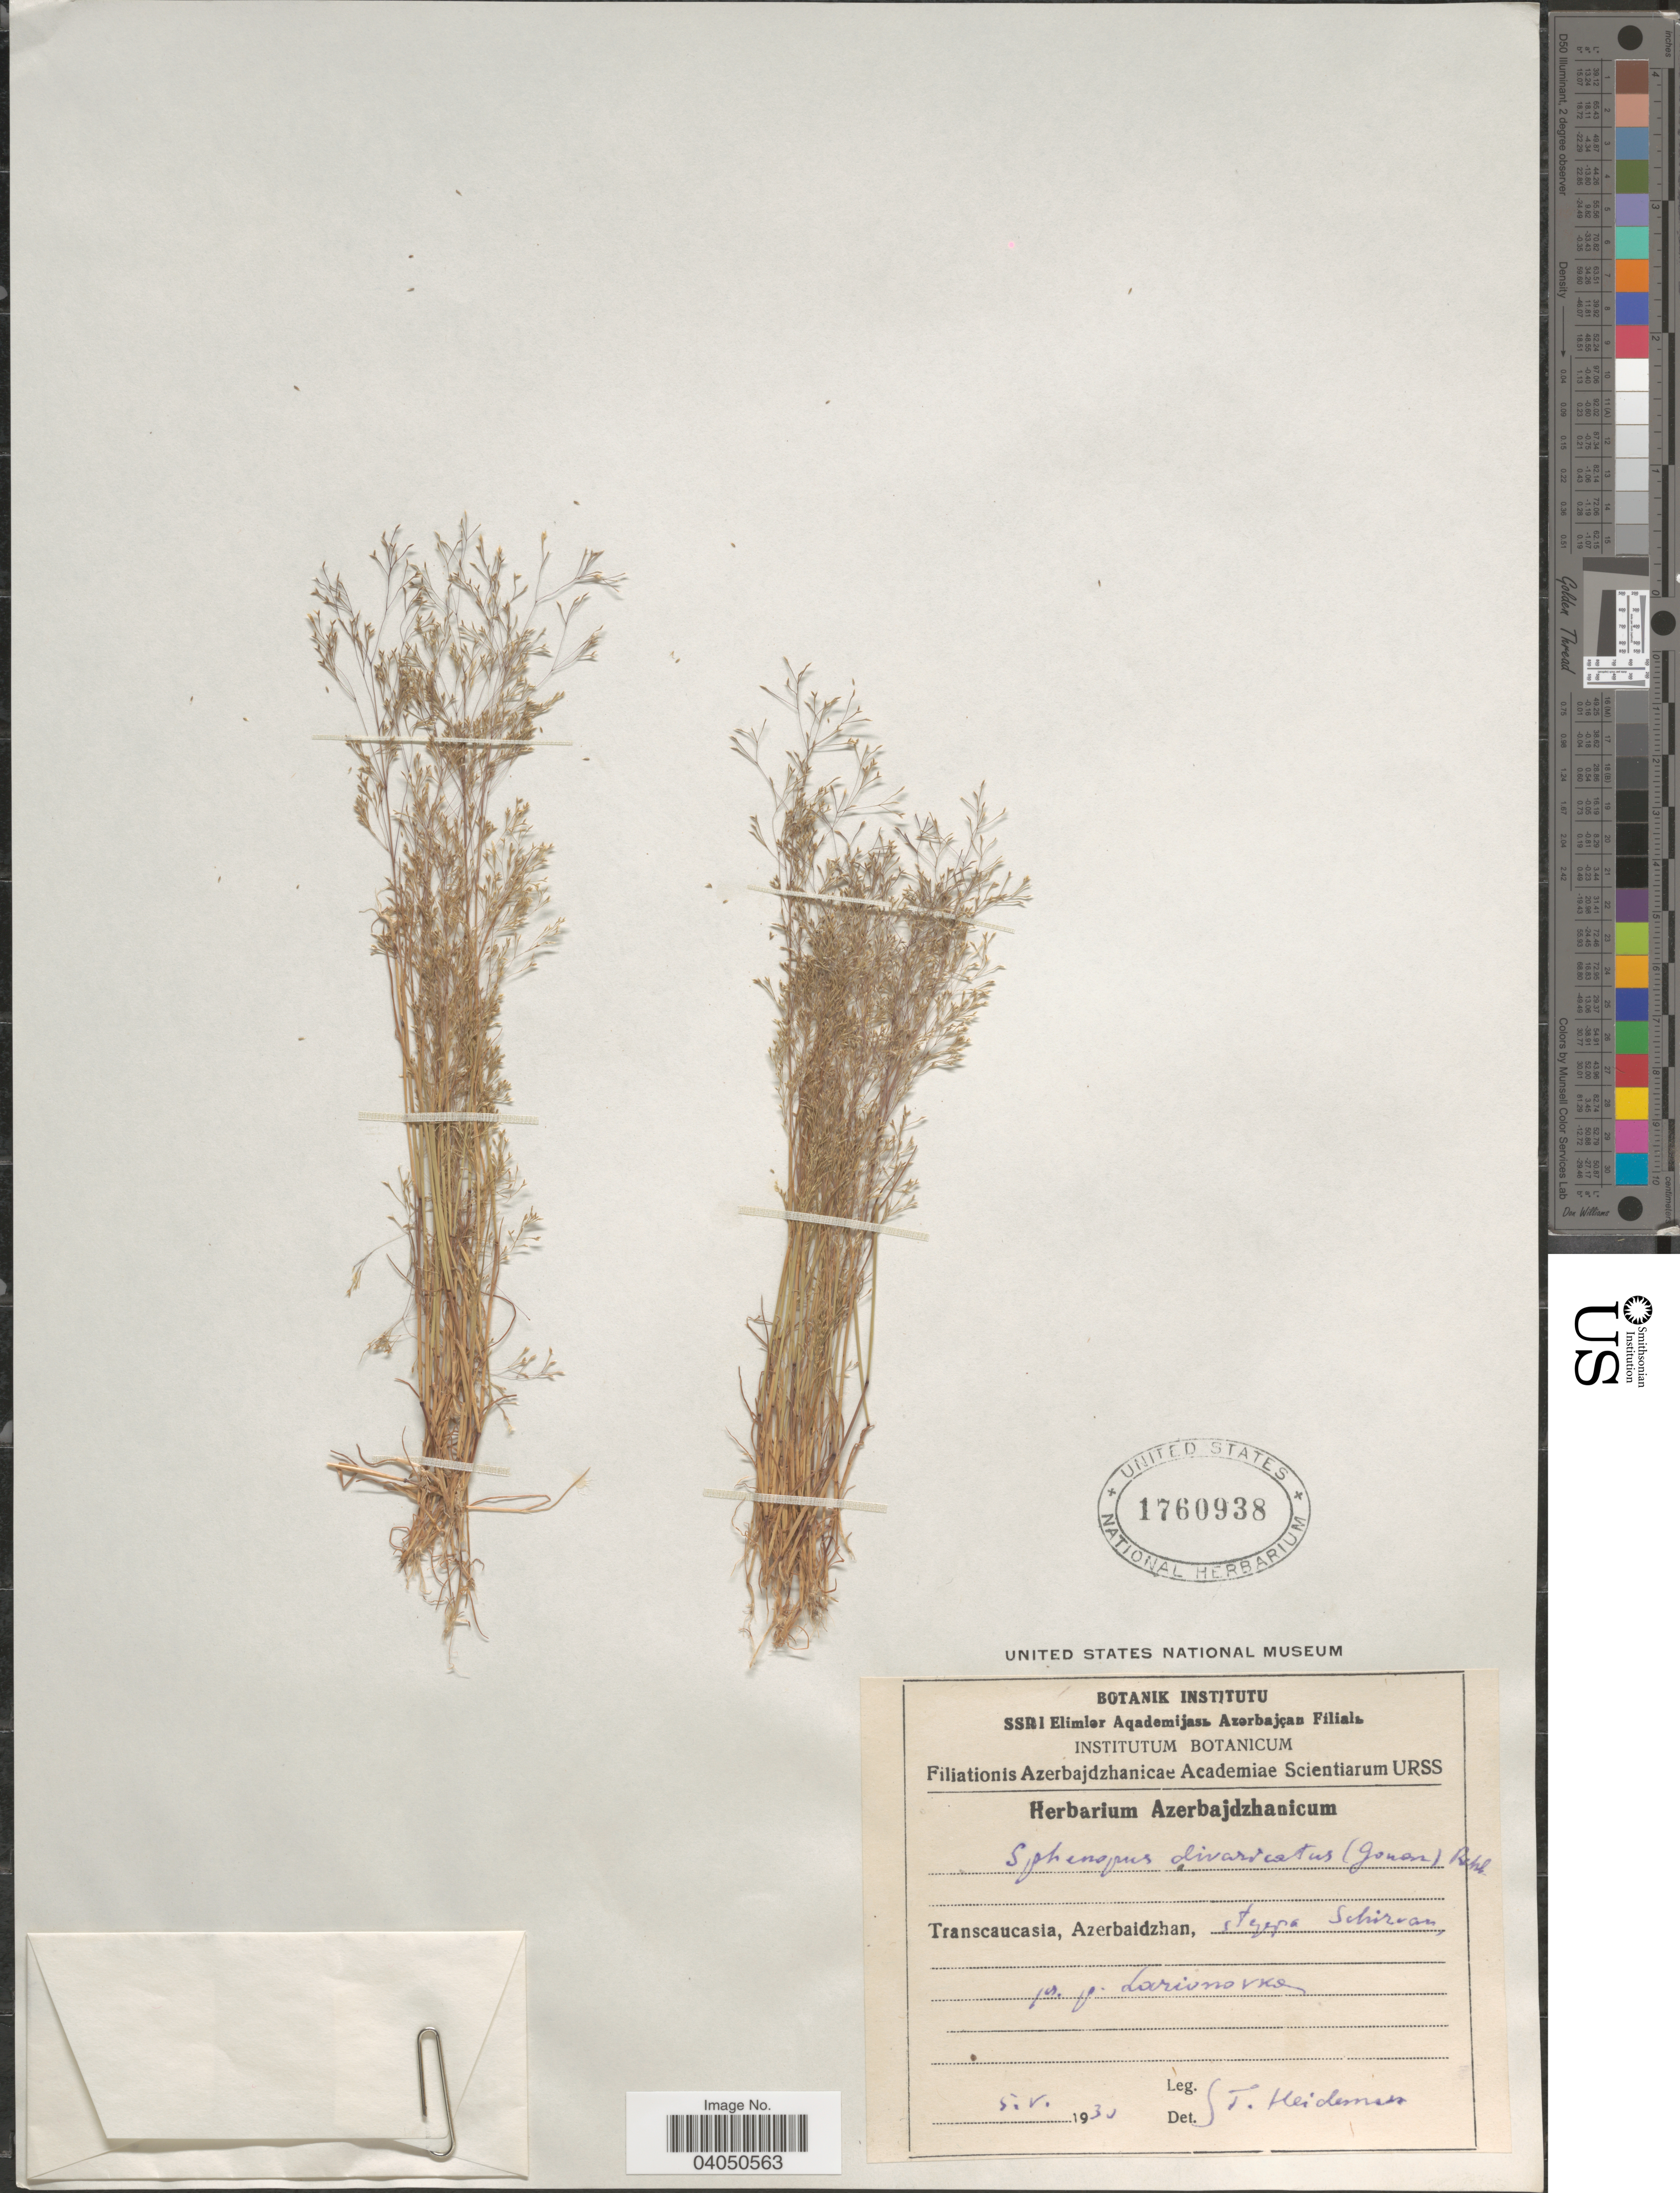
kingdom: Plantae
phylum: Tracheophyta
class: Liliopsida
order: Poales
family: Poaceae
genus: Sphenopus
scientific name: Sphenopus divaricatus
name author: (Gouan) Rchb.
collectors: T. Heideman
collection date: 1930-05-05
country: Azerbaijan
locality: Transcaucasia, Azerbaidzhan, steype [interpreted] Schirvan, pr. p. Larionovke [interpreted].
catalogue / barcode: US 1760938